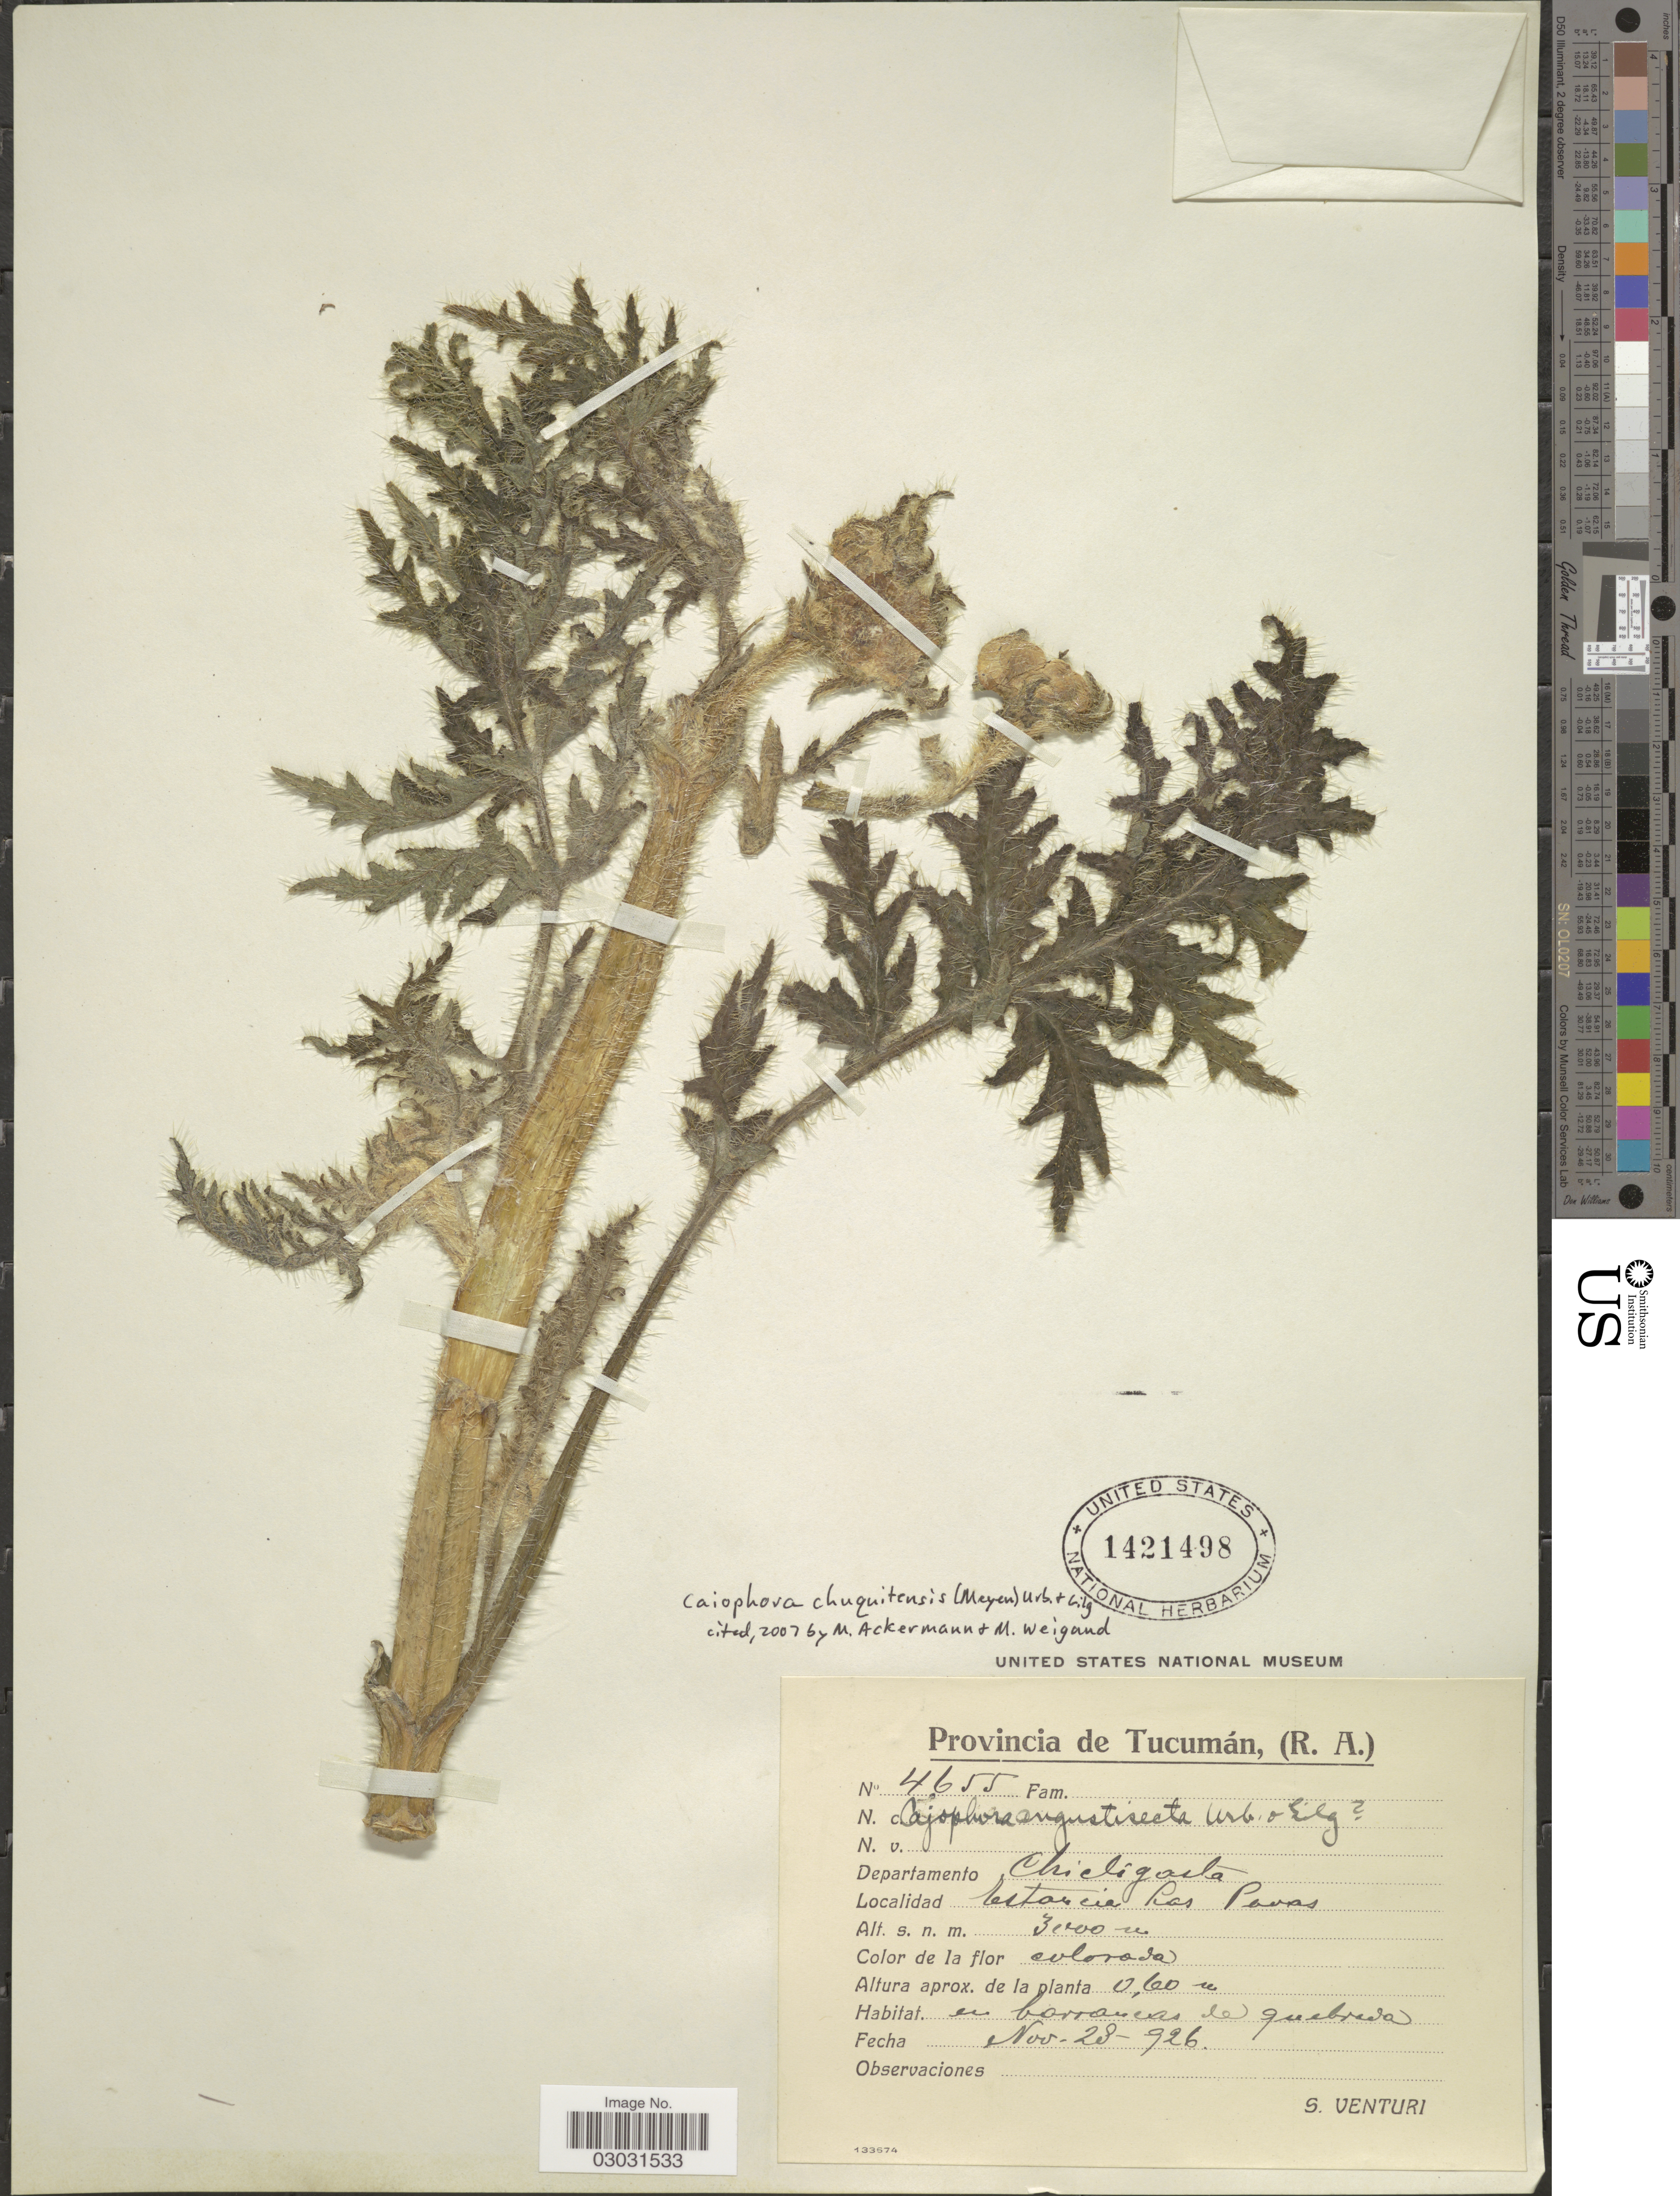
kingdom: Plantae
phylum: Tracheophyta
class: Magnoliopsida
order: Cornales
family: Loasaceae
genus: Caiophora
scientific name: Caiophora chuquitensis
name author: (Meyen) Urb. & Gilg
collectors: S. Venturi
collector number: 4655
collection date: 1926-11-28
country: Argentina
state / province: Tucuman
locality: Departamento Chicligasta. Estancia Las Pavas.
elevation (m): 3000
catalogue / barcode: US 1421498